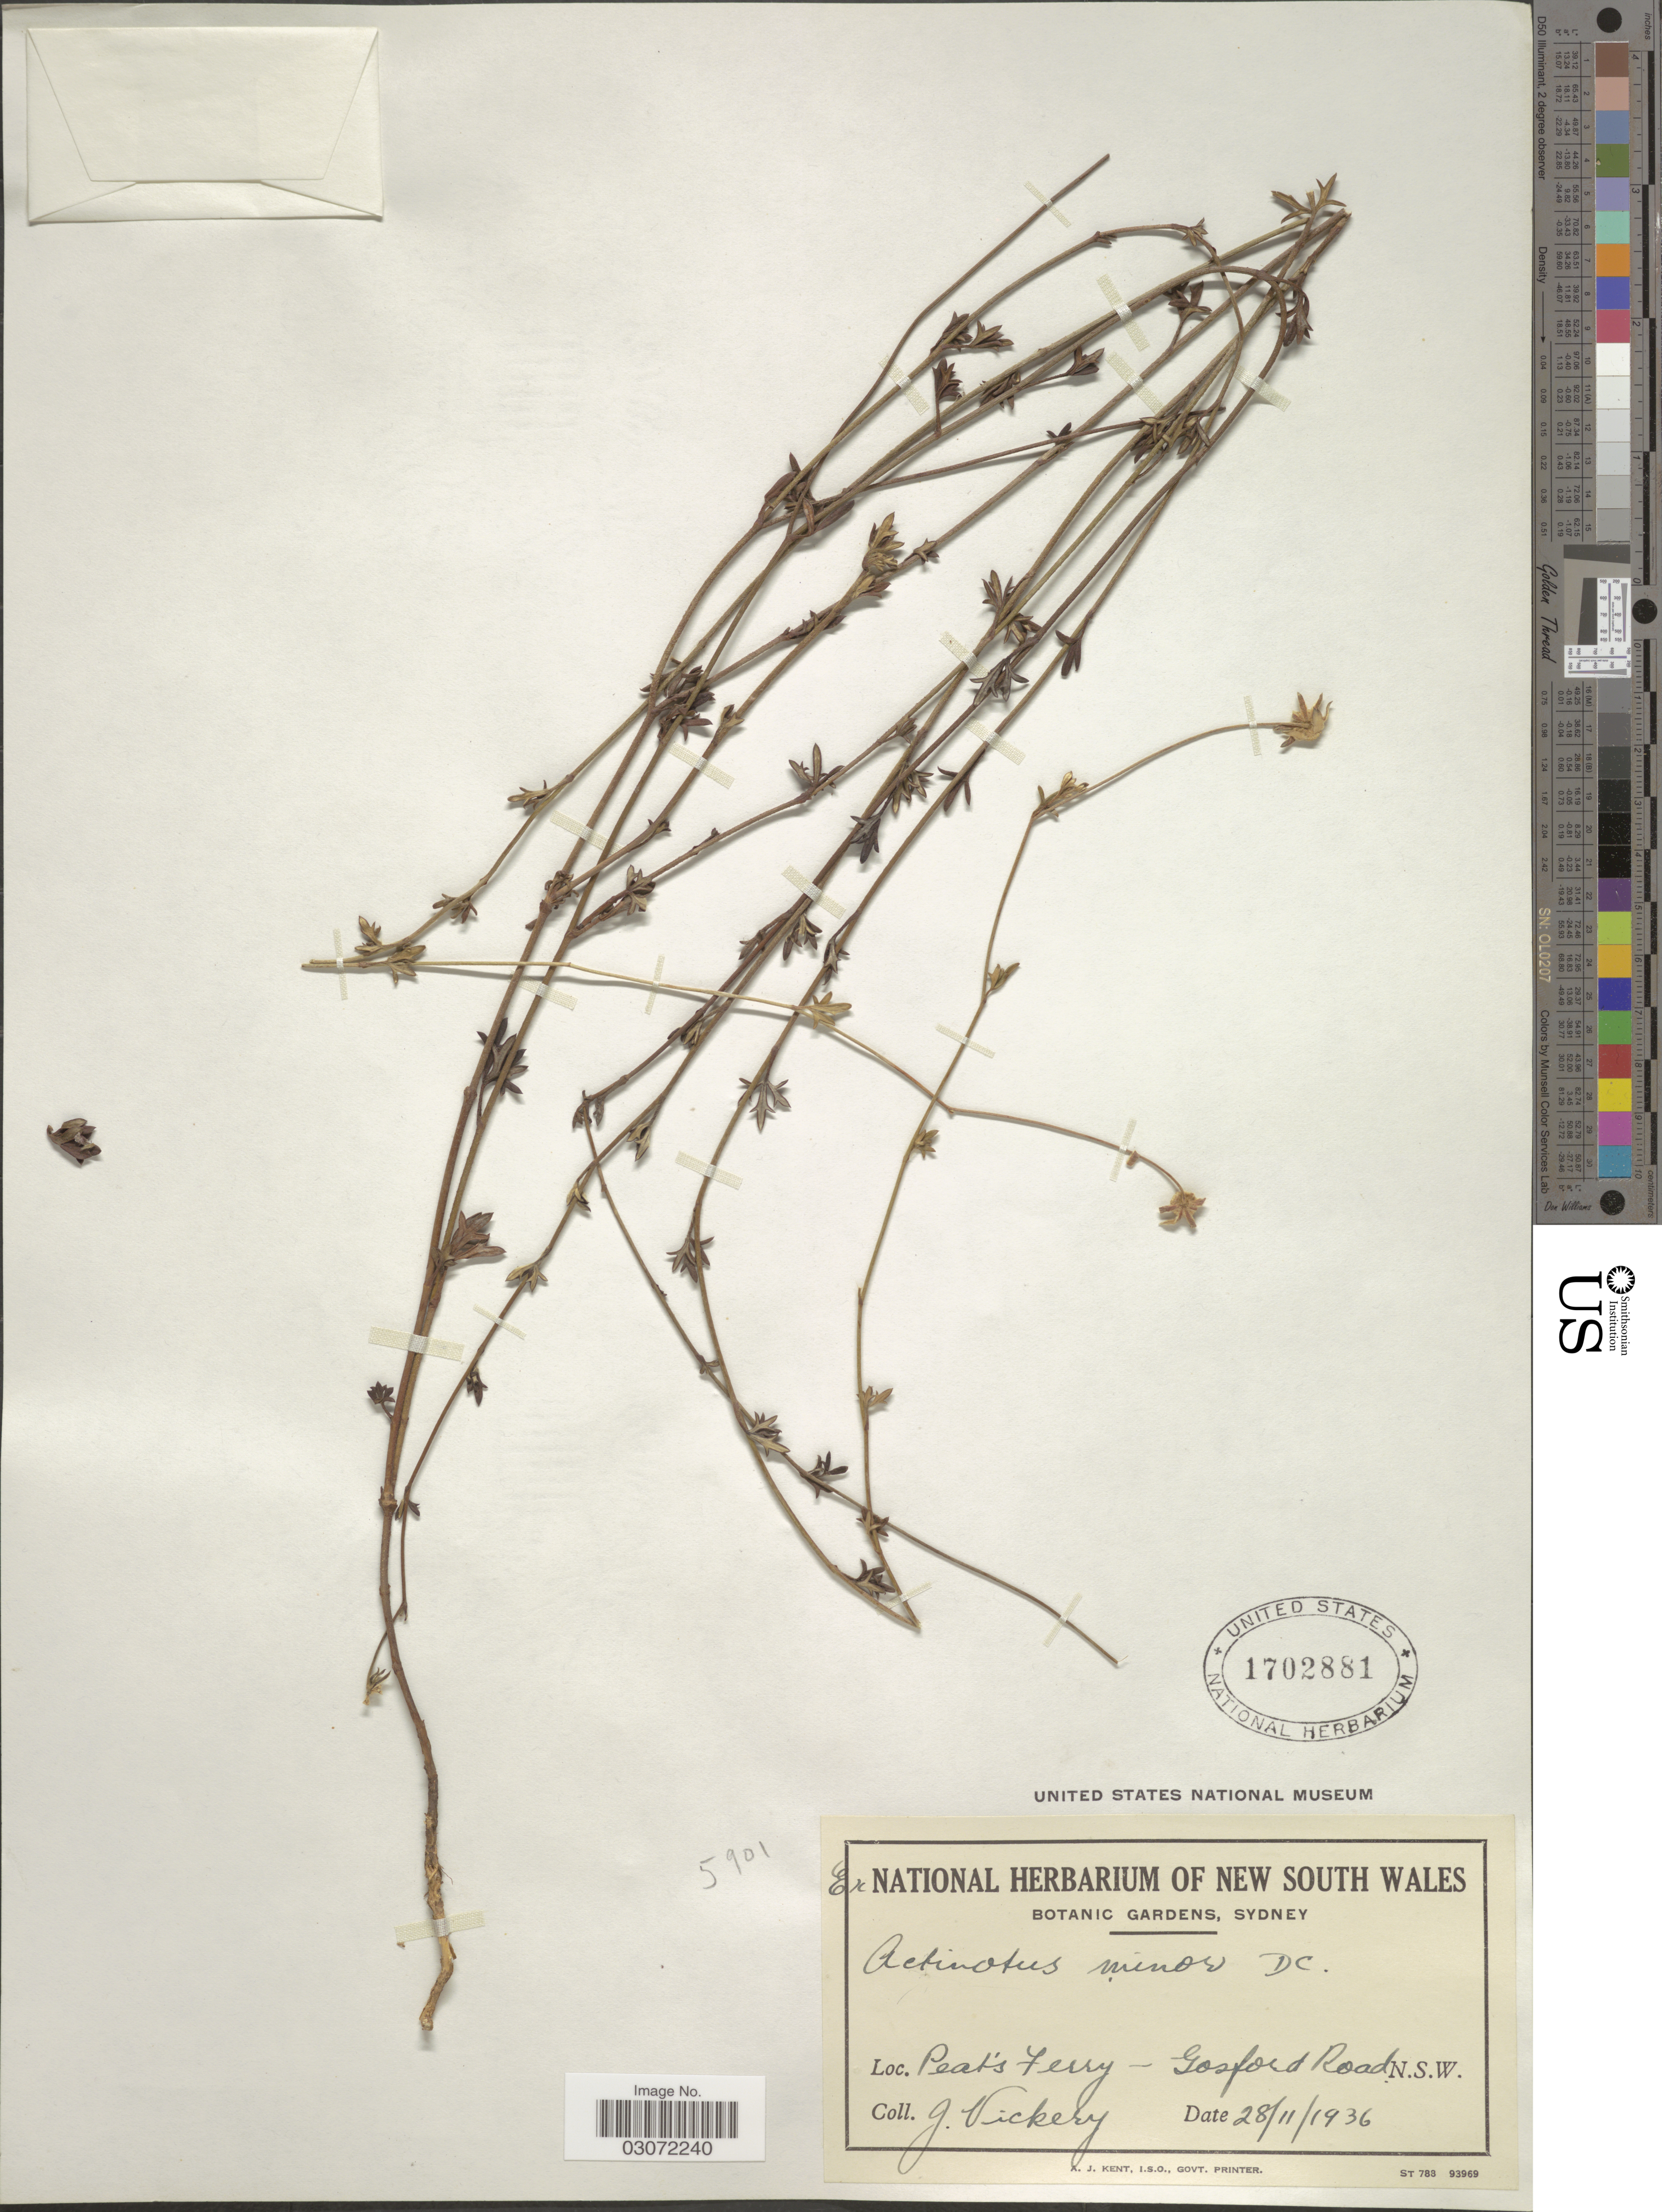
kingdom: Plantae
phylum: Tracheophyta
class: Magnoliopsida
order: Apiales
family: Apiaceae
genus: Actinotus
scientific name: Actinotus minor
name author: (Sm.) DC.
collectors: J. Vickery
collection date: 1936-11-28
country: Australia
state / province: New South Wales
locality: Peat's Ferry - Gosford Road.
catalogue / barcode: US 1702881